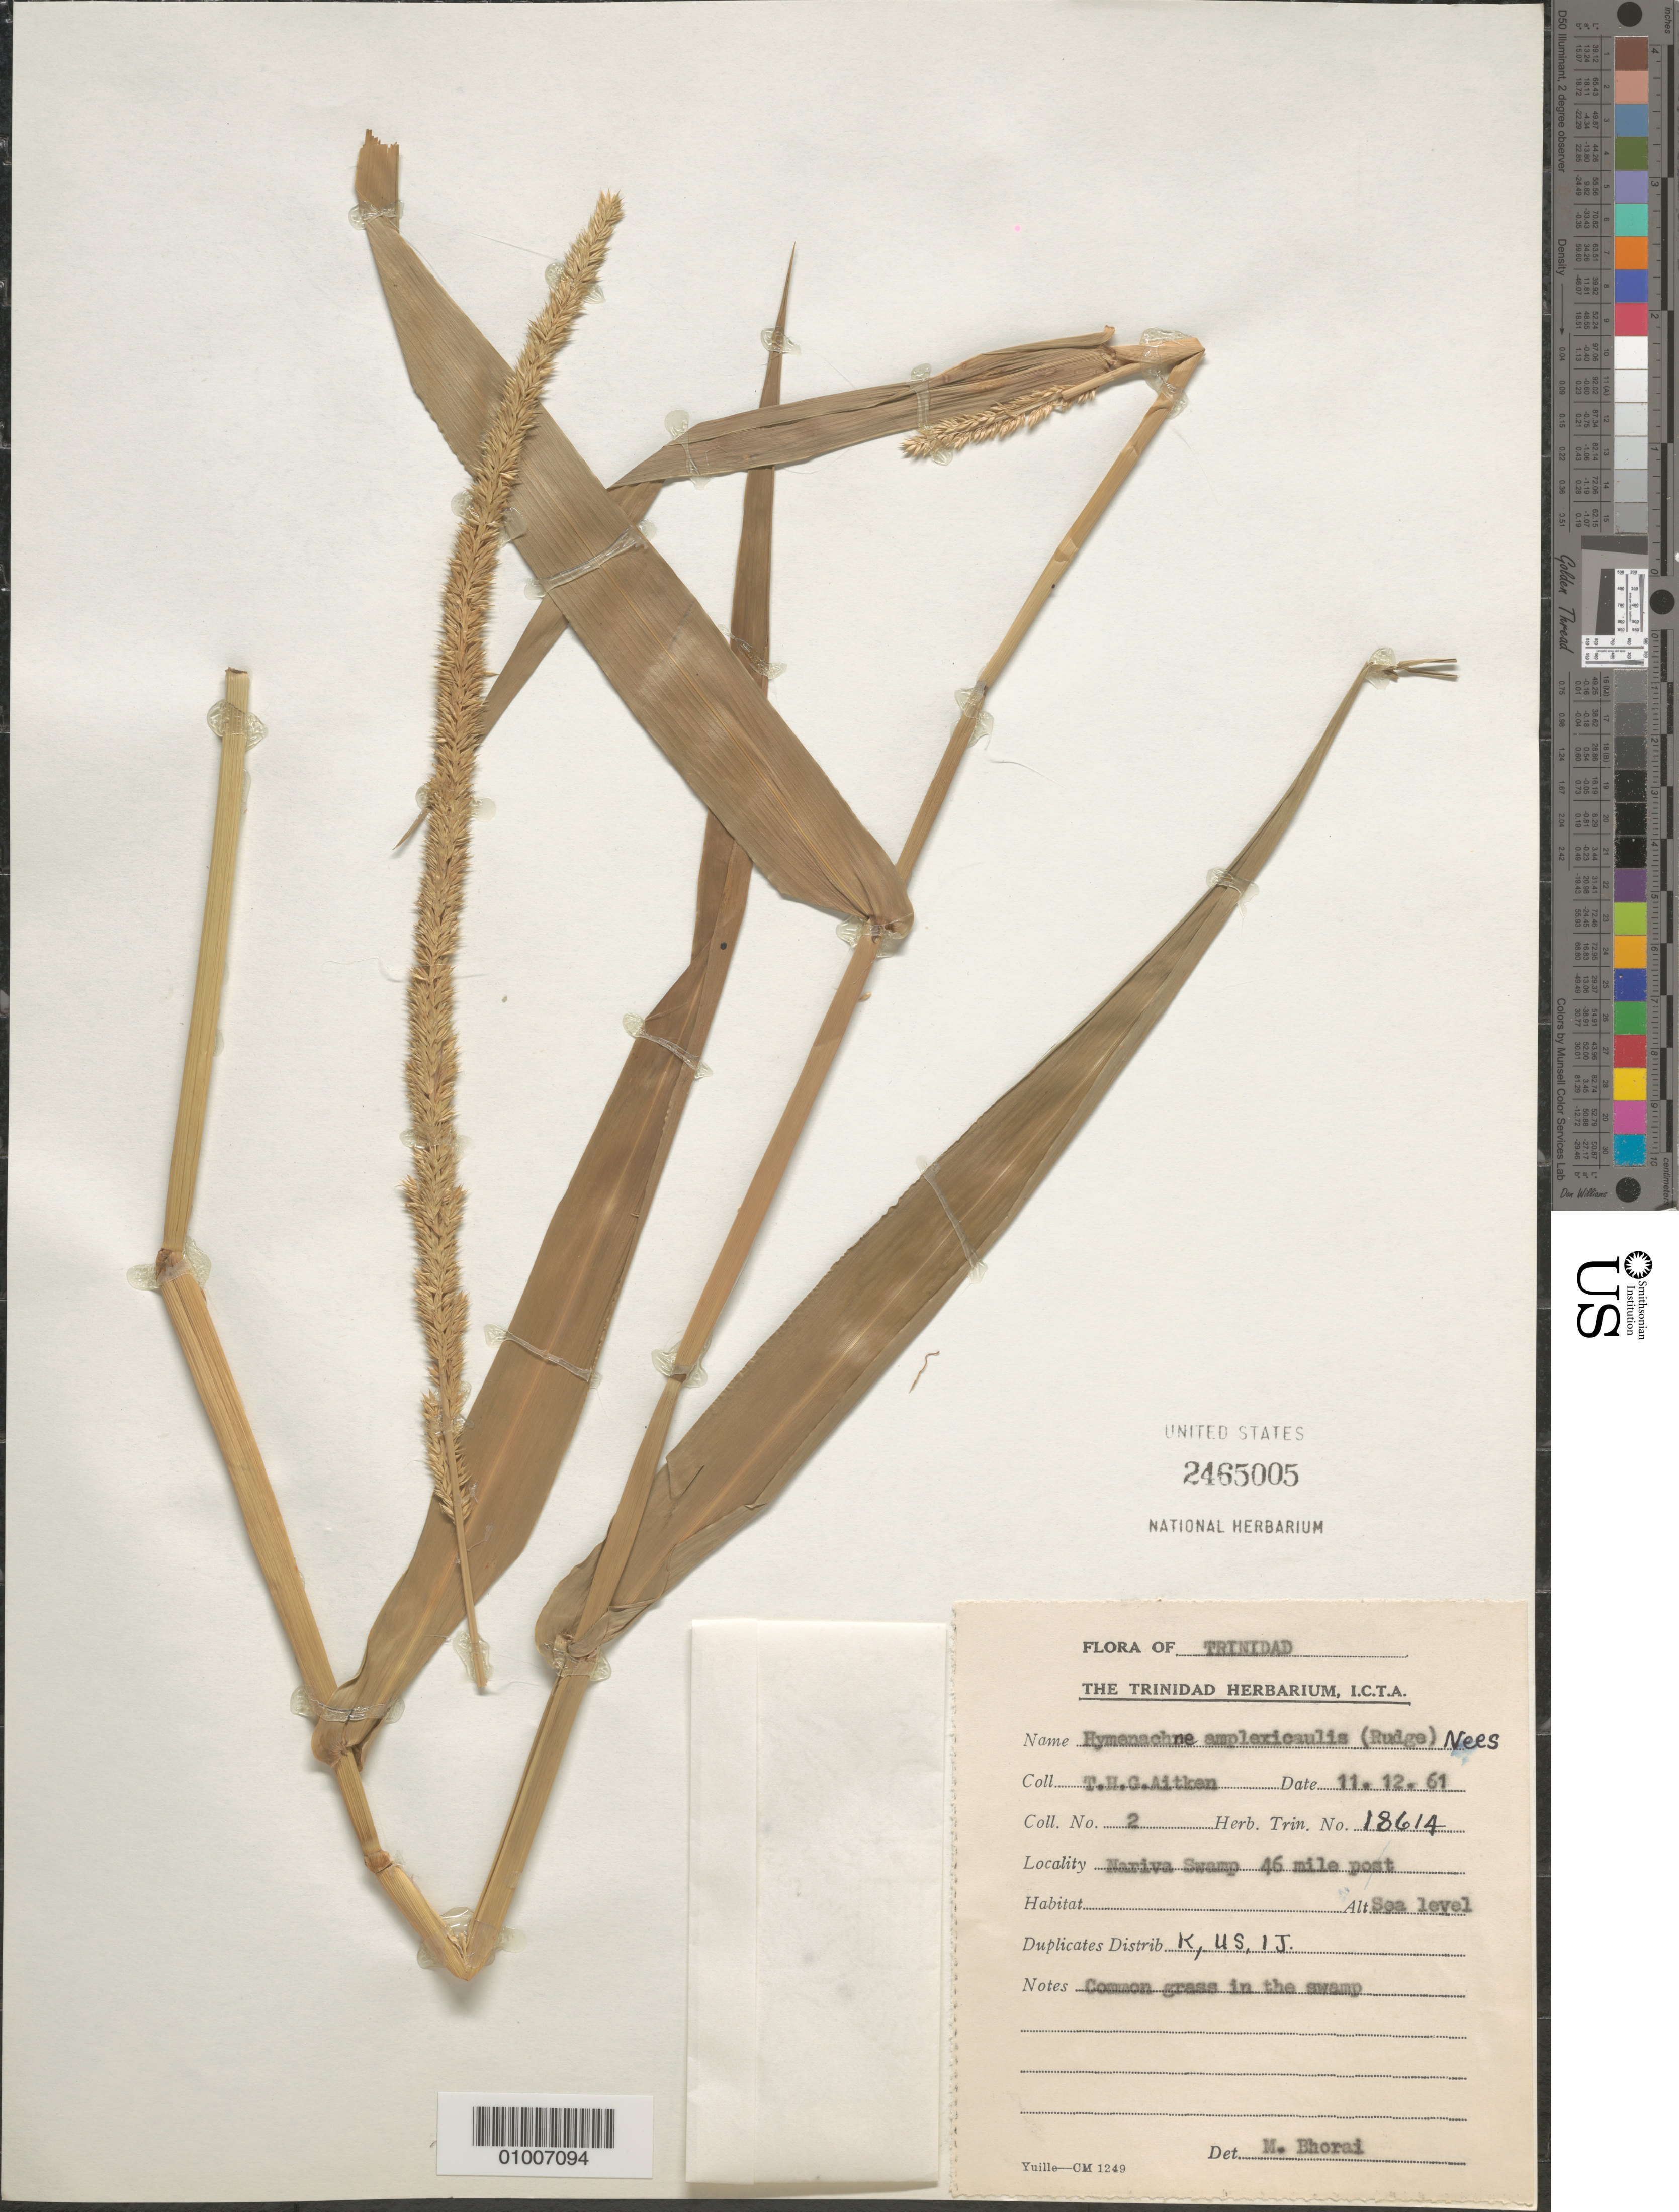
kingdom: Plantae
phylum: Tracheophyta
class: Liliopsida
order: Poales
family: Poaceae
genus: Hymenachne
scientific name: Hymenachne amplexicaulis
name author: (Rudge) Nees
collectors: T. Aitken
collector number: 18614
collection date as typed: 12 Nov 1961 or 11 Dec 1961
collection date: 1961-11-12 or 1961-12-11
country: Trinidad and Tobago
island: Trinidad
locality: Nariva Swamp 46 mile post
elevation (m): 0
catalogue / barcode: US 2465505